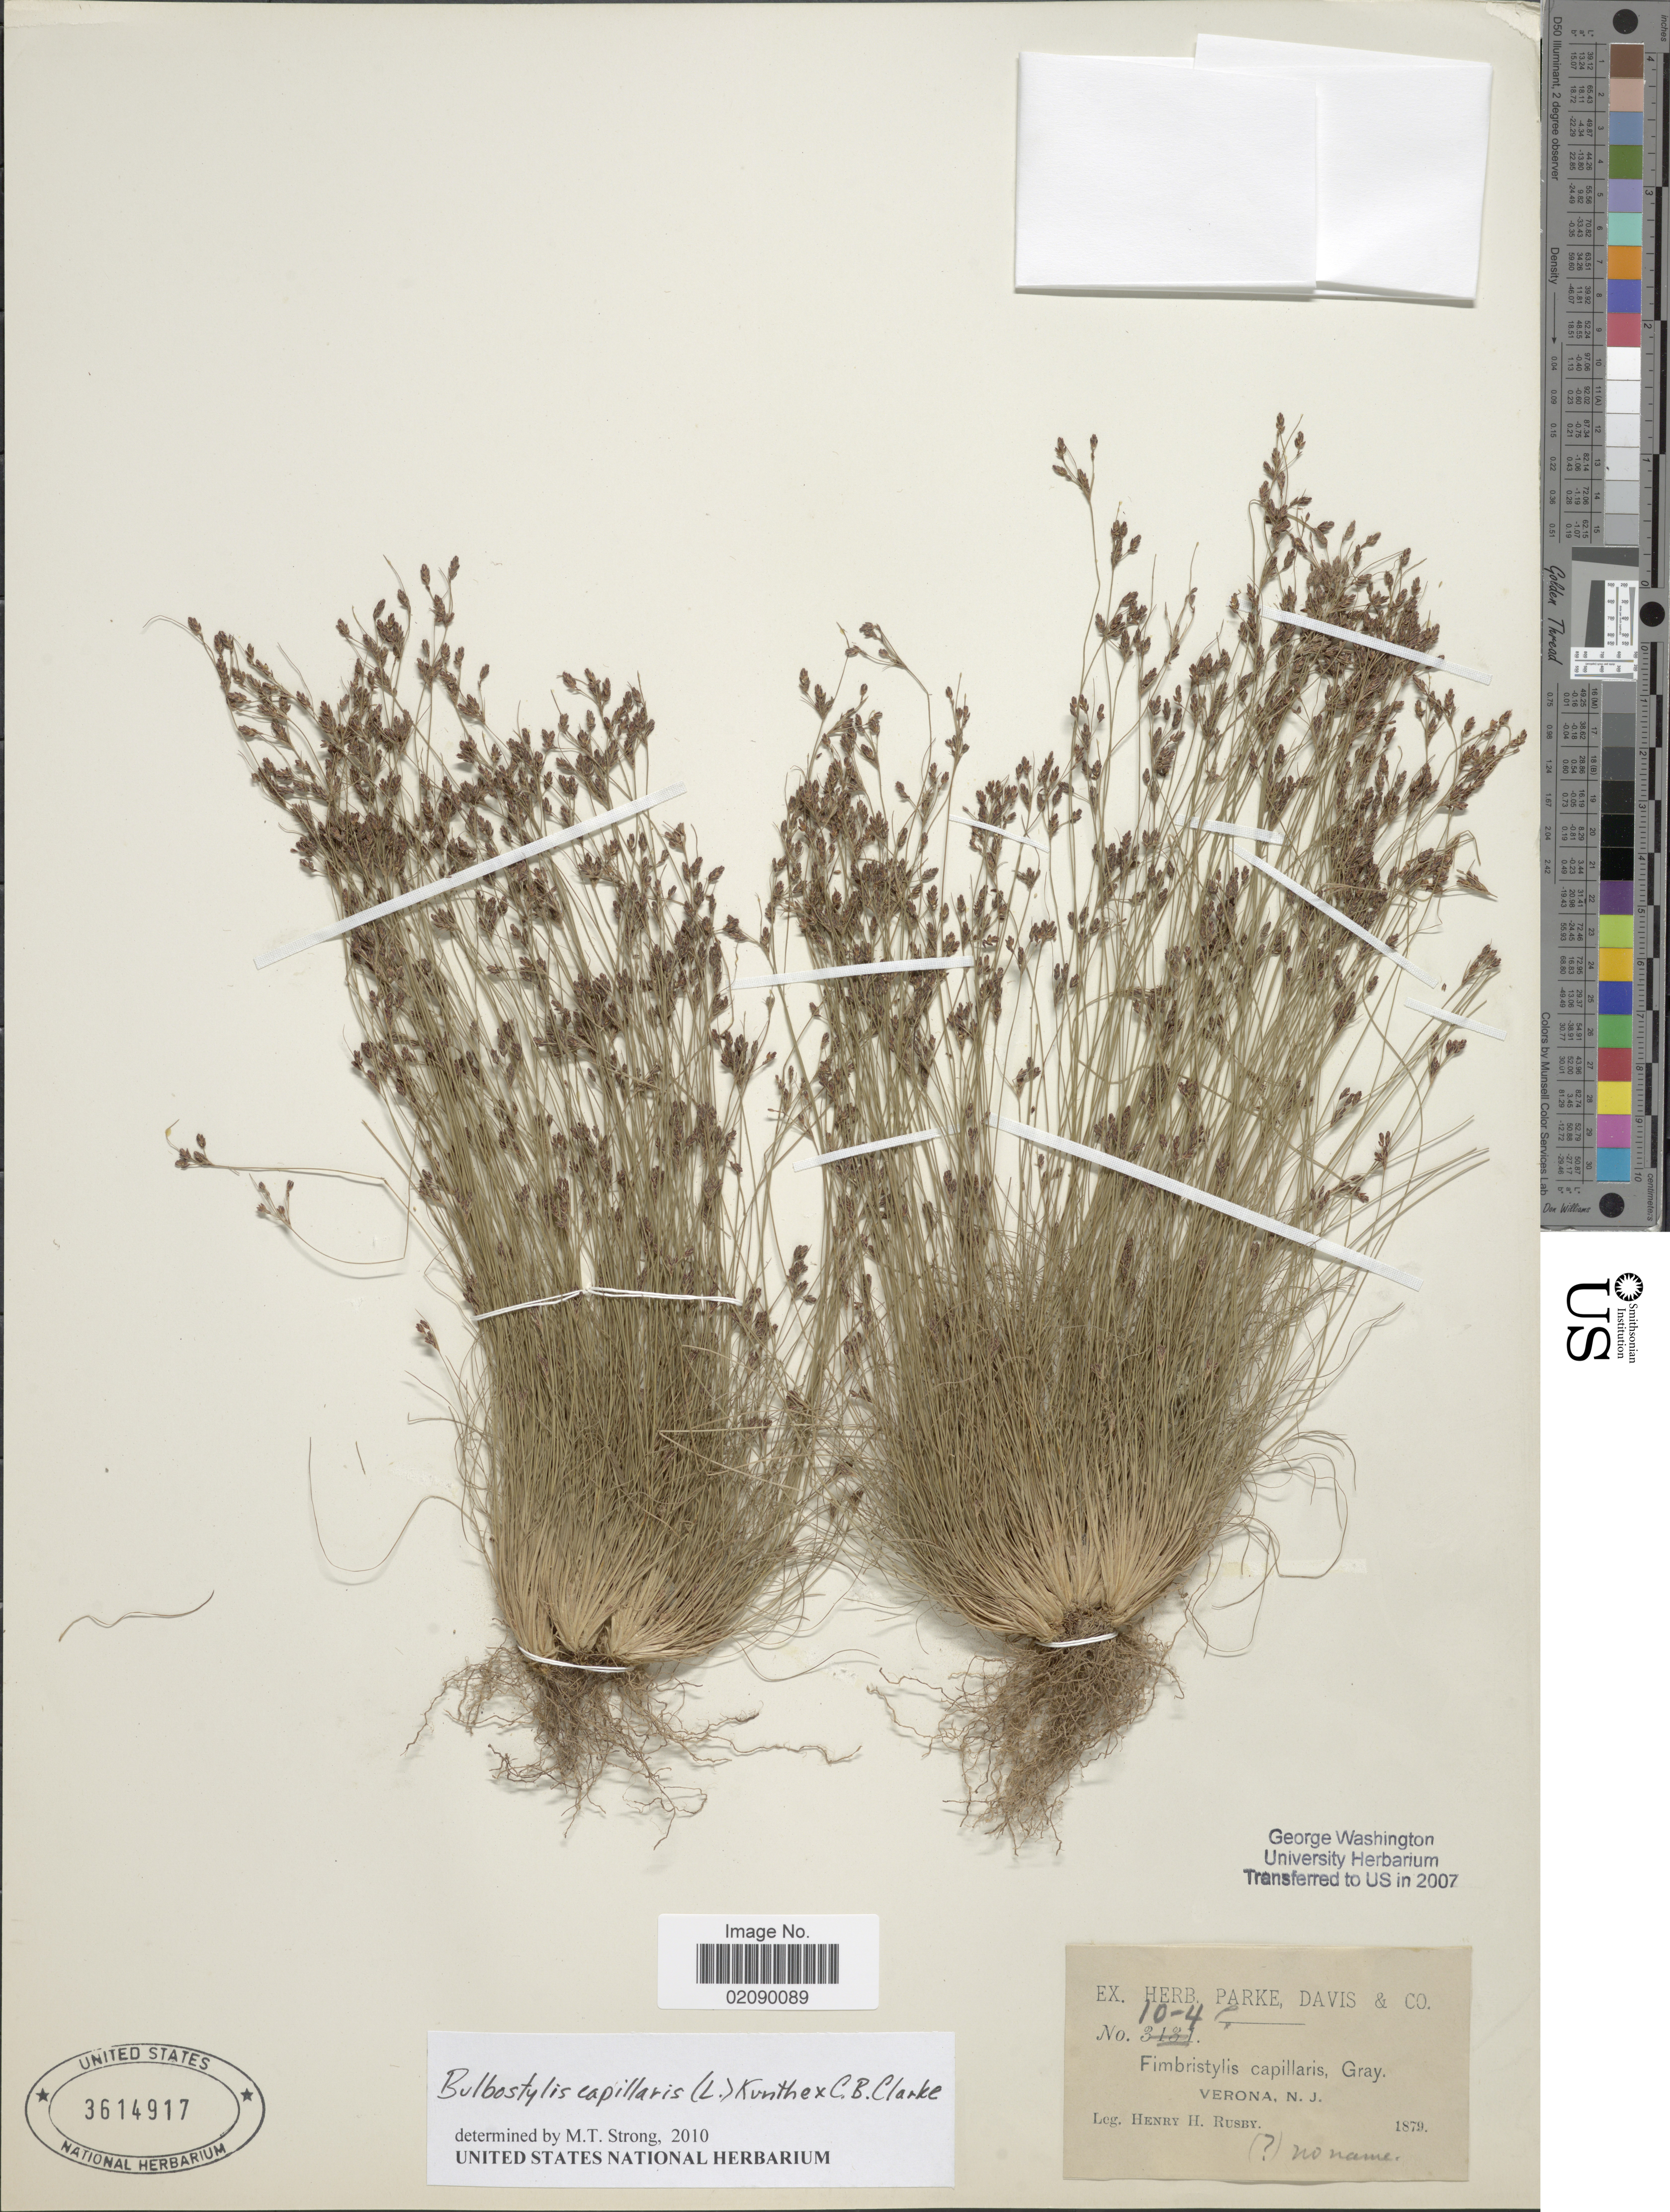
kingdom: Plantae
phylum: Tracheophyta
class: Liliopsida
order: Poales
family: Cyperaceae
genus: Bulbostylis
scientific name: Bulbostylis capillaris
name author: (L.) Kunth ex C.B. Clarke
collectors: H. H. Rusby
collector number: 10-4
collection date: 1879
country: United States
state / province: New Jersey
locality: Verona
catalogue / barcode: US 3614917